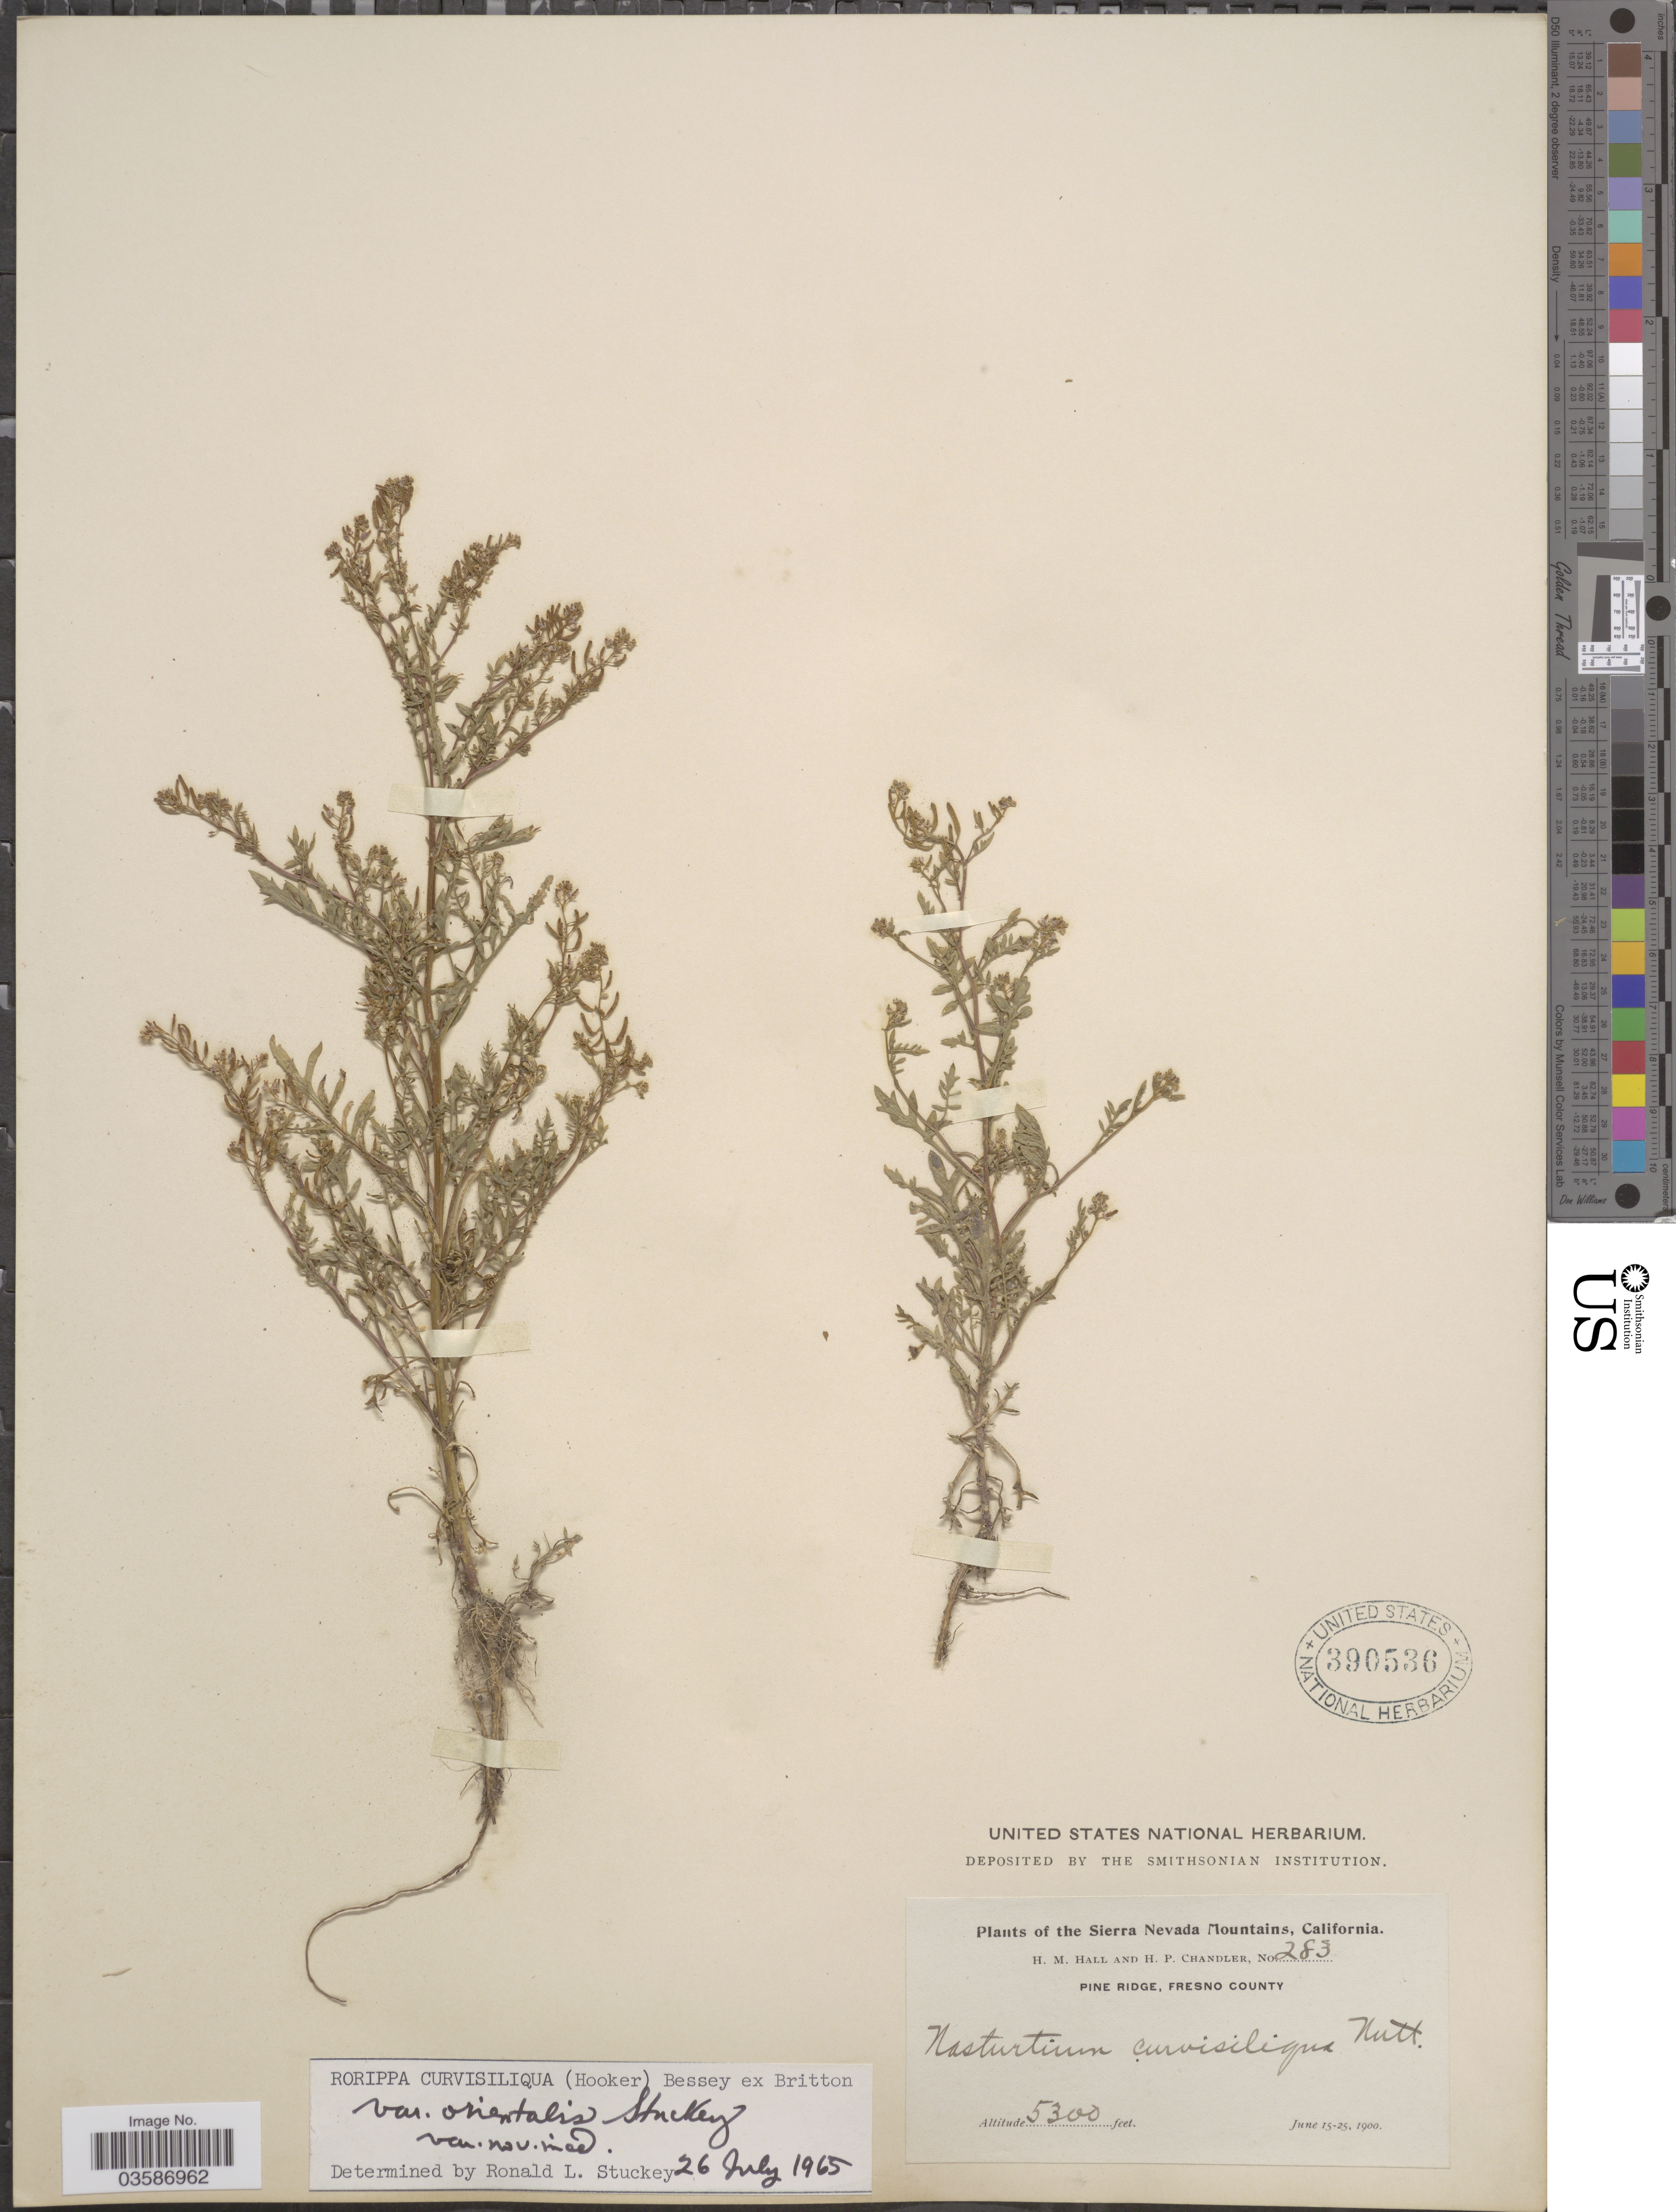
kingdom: Plantae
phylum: Tracheophyta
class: Magnoliopsida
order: Brassicales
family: Brassicaceae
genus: Rorippa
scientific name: Rorippa curvisiliqua var. orientalis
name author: Stuckey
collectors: H. M. Hall & H. Chandler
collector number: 283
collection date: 1900-06-15/1900-06-25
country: United States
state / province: California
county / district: Fresno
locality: The Sierra Nevada Mountains. Pine Ridge, Fresno County.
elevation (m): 1615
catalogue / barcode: US 390536